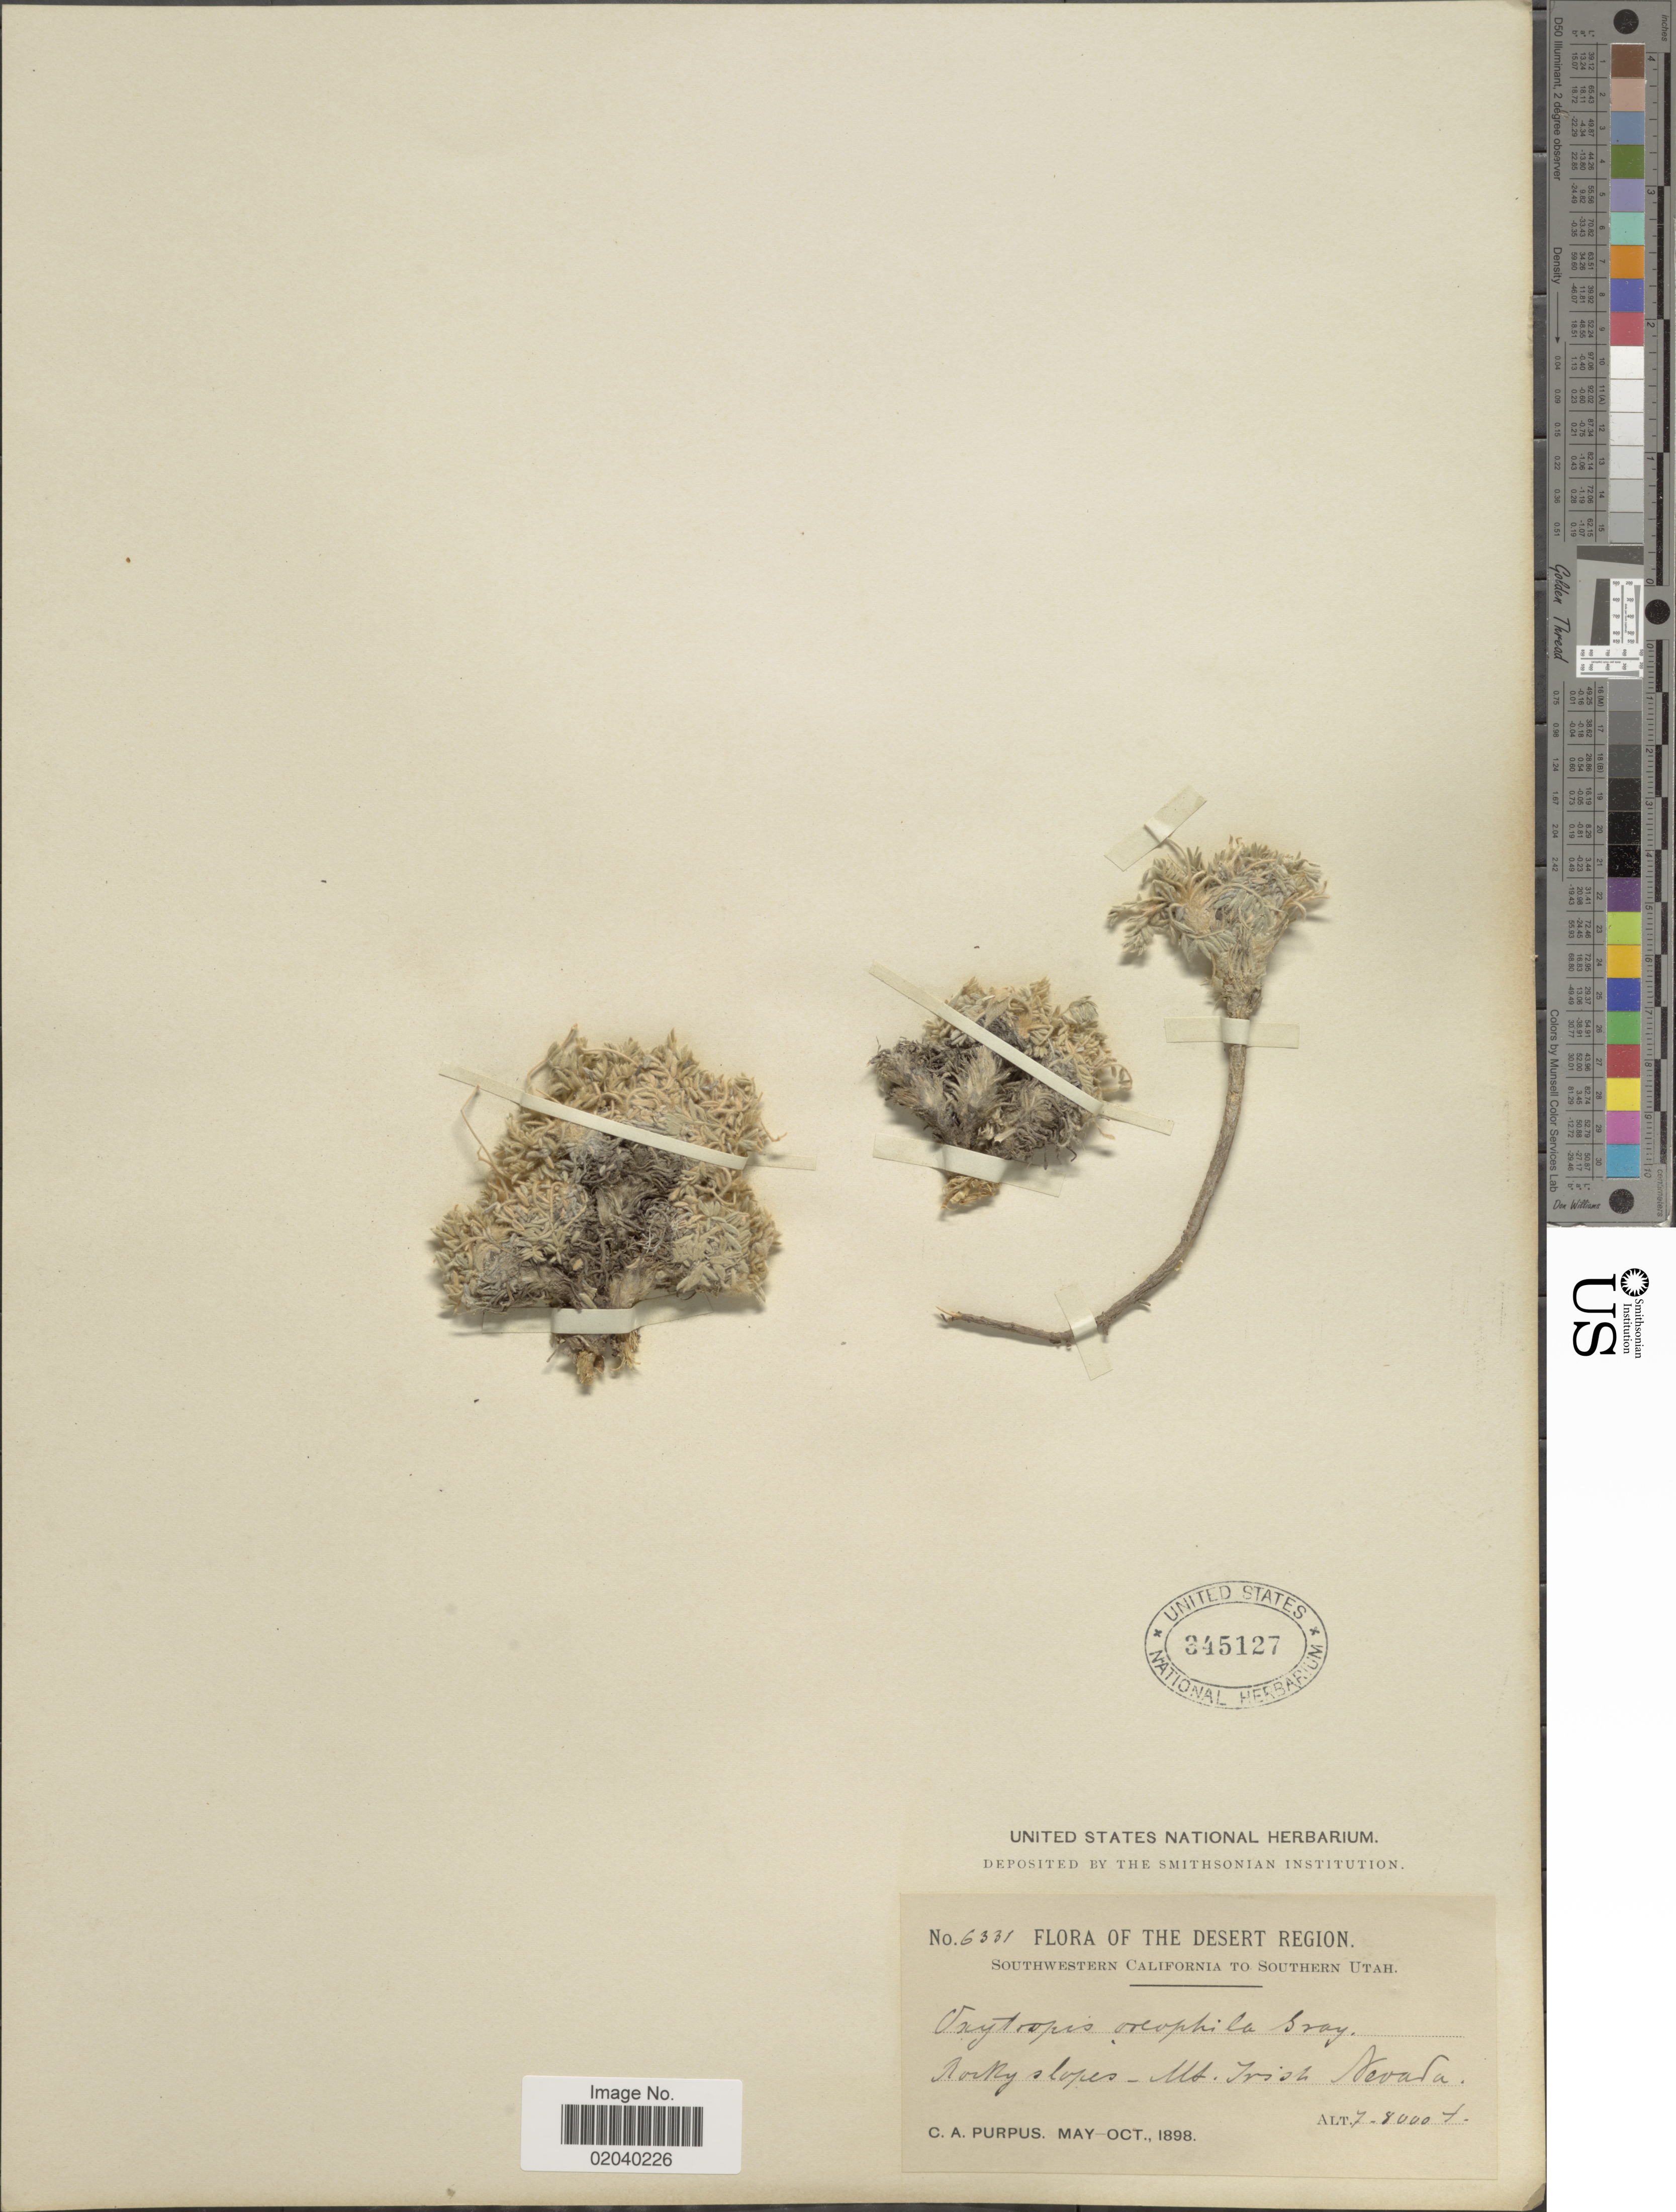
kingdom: Plantae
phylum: Tracheophyta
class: Magnoliopsida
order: Fabales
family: Fabaceae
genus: Oxytropis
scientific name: Oxytropis oreophila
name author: A. Gray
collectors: C. A. Purpus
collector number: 6331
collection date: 1898-05/1898-10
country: United States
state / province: Nevada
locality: The Desert Region, Southwestern California to Southern Utah, Rocky slopes - Mt Irish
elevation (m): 2134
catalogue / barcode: US 345127